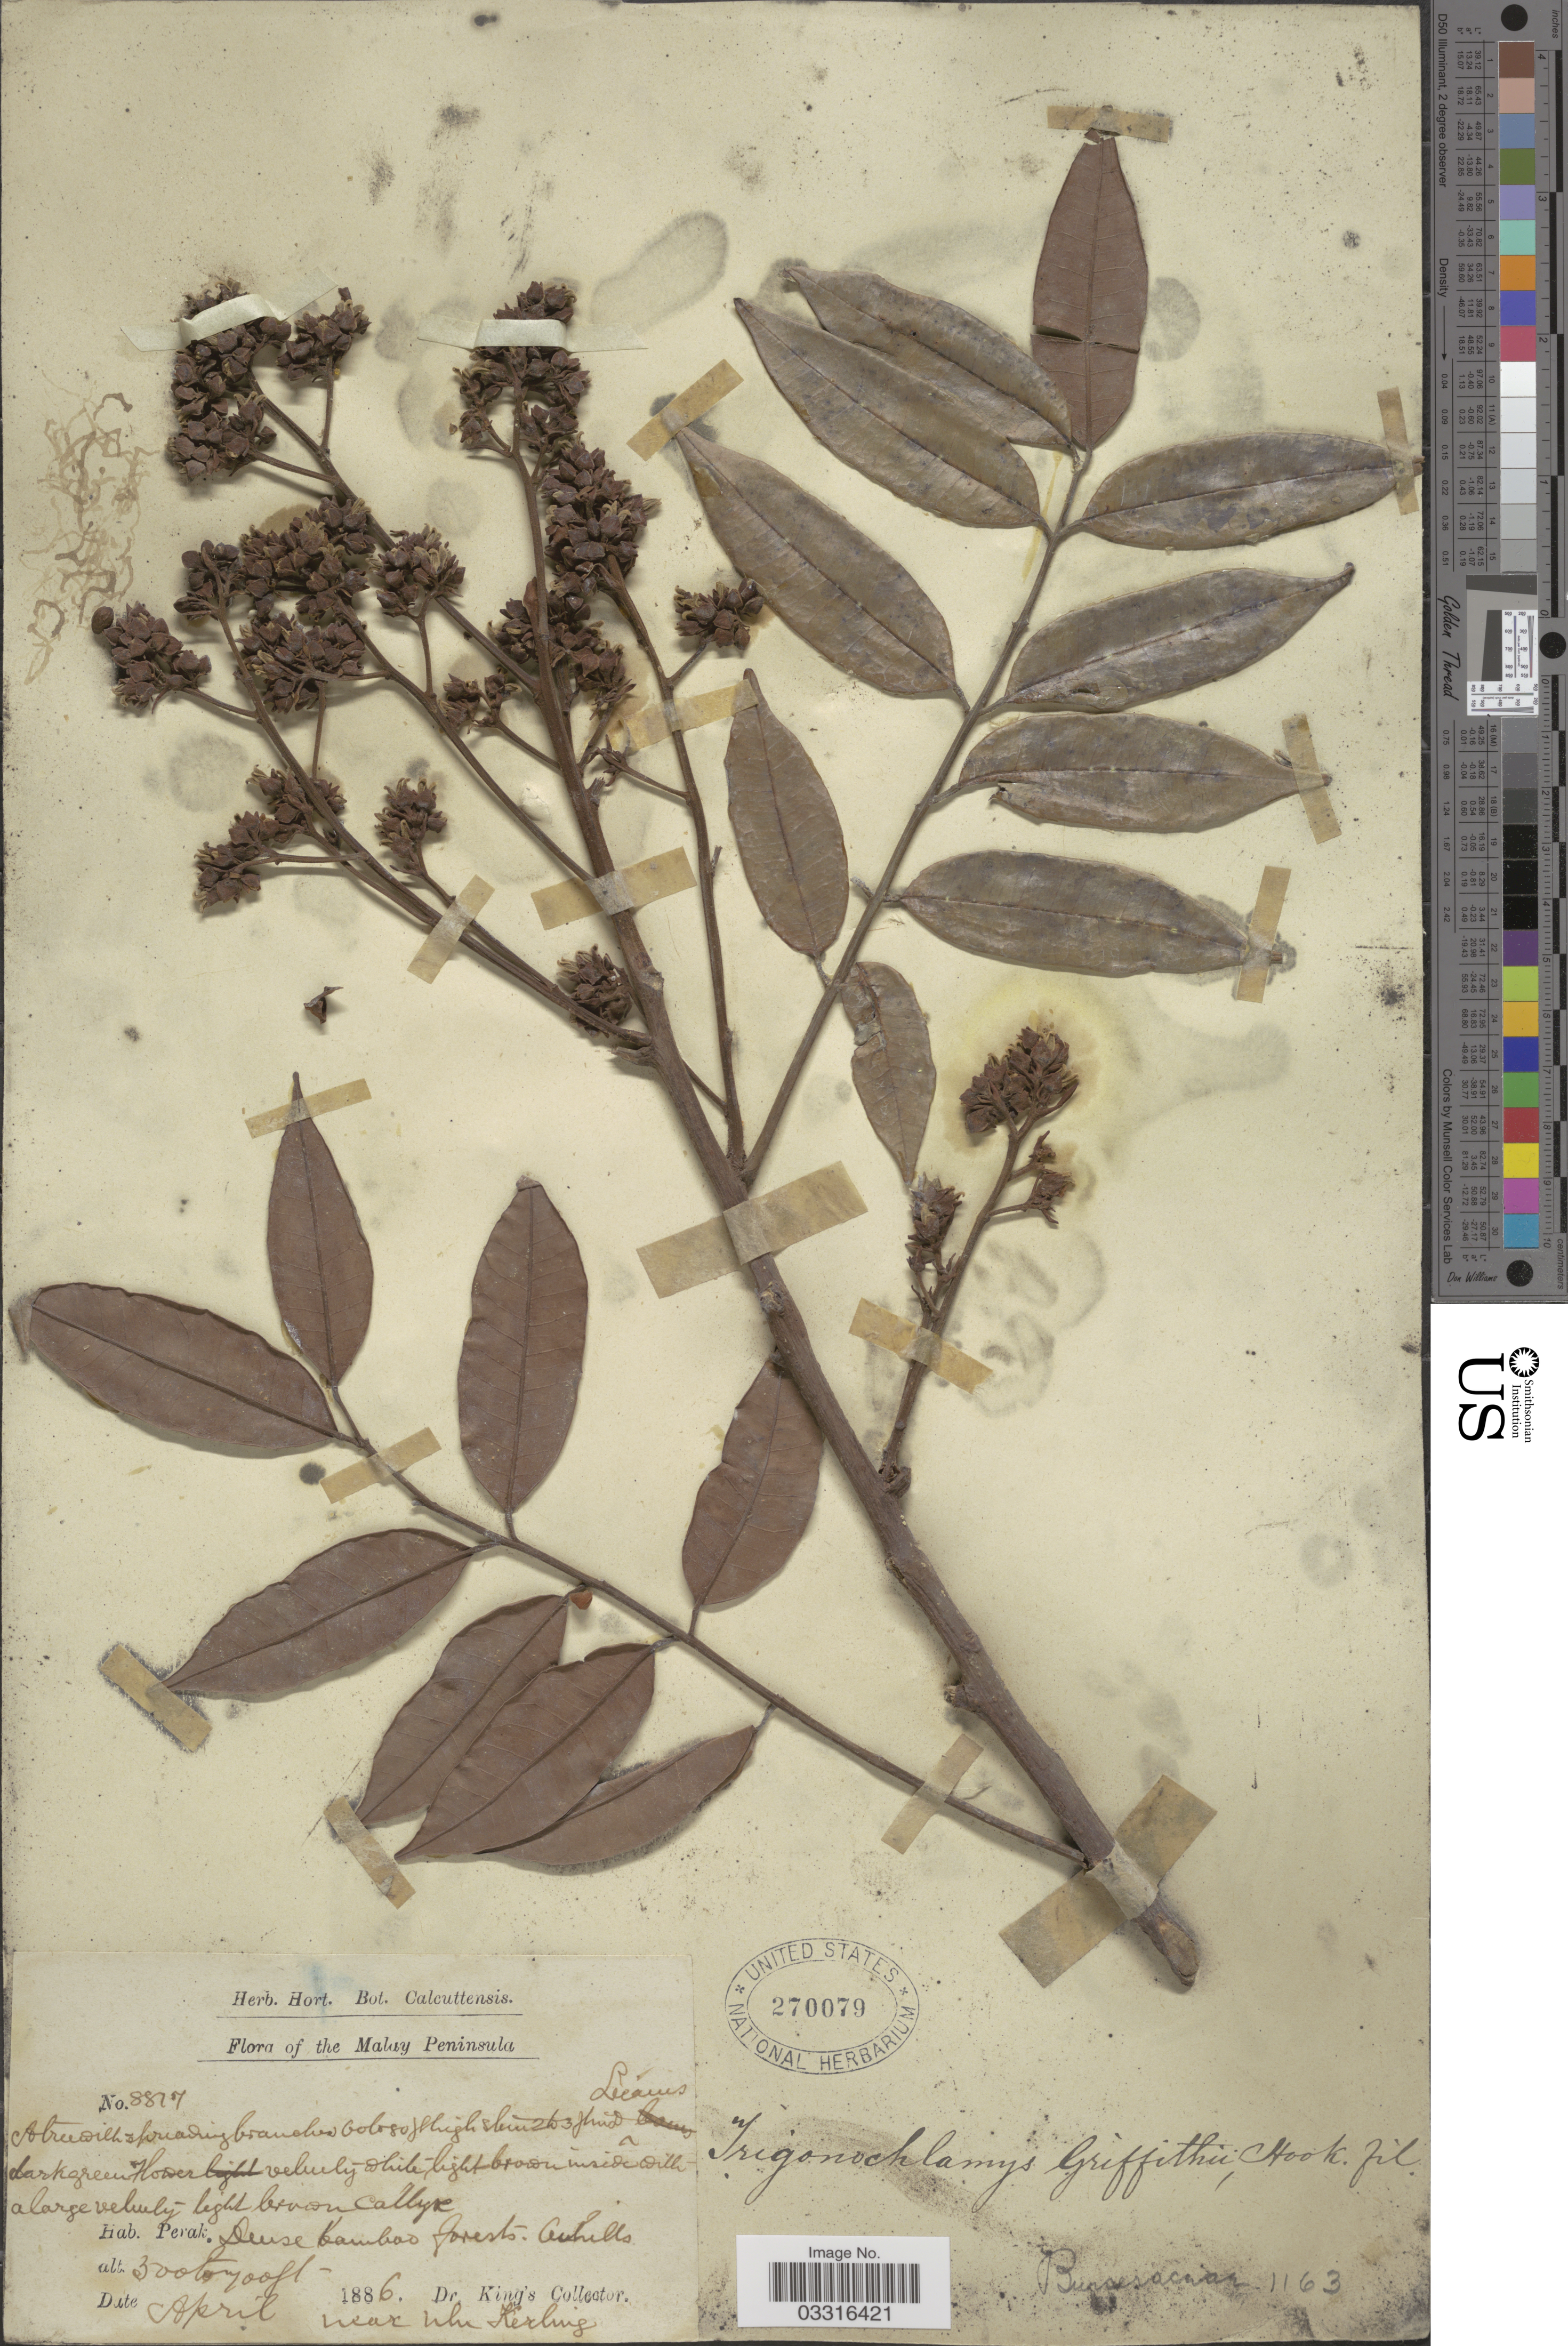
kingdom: Plantae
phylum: Tracheophyta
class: Magnoliopsida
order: Sapindales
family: Burseraceae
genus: Santiria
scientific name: Santiria griffithii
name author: (Hook. f.) Engl.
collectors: Dr. King's collector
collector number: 8877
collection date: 1886-04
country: Malaysia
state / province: Perak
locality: Malay Peninsula. Dense bamboo forests, on hills. Near Ulu Kerling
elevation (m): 91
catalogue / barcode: US 270079